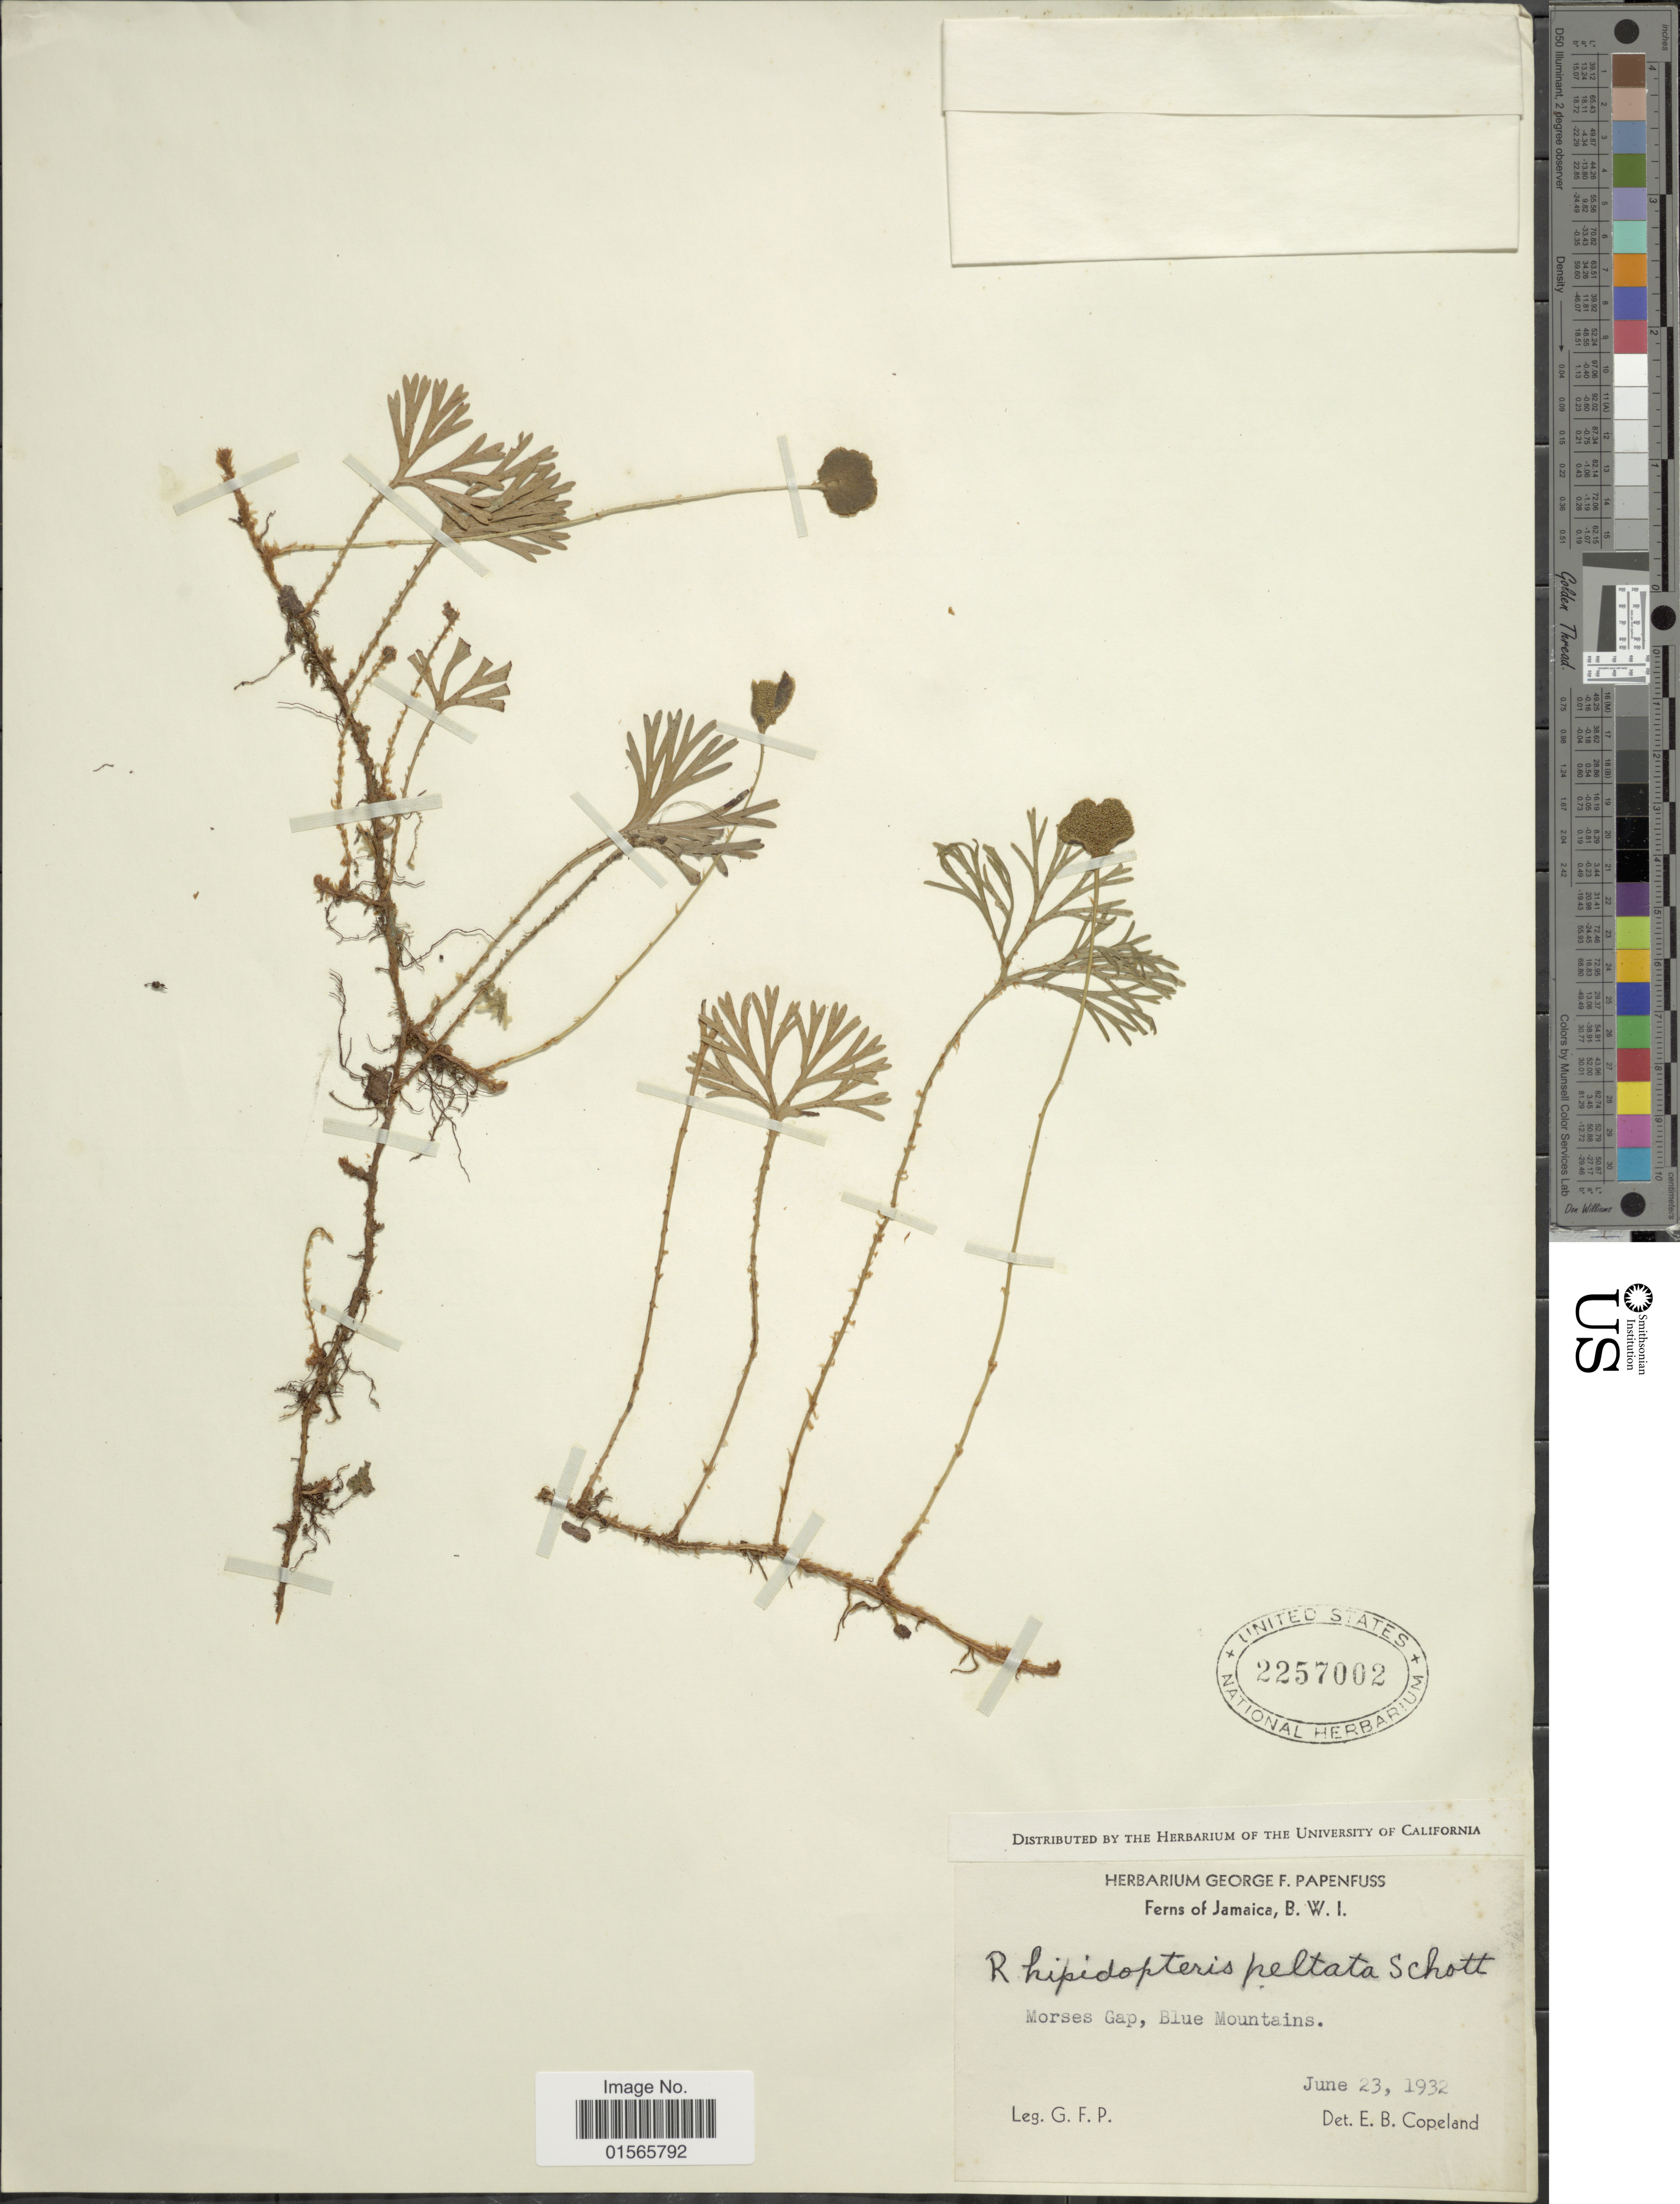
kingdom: Plantae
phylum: Tracheophyta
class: Polypodiopsida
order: Polypodiales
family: Dryopteridaceae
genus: Elaphoglossum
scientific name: Elaphoglossum peltatum f. peltatum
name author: (Sw.) Urb.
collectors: G. Papenfuss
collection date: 1932-06-23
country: Jamaica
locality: B.W.I. Morses Gap, Blue Mountains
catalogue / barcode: US 2257002